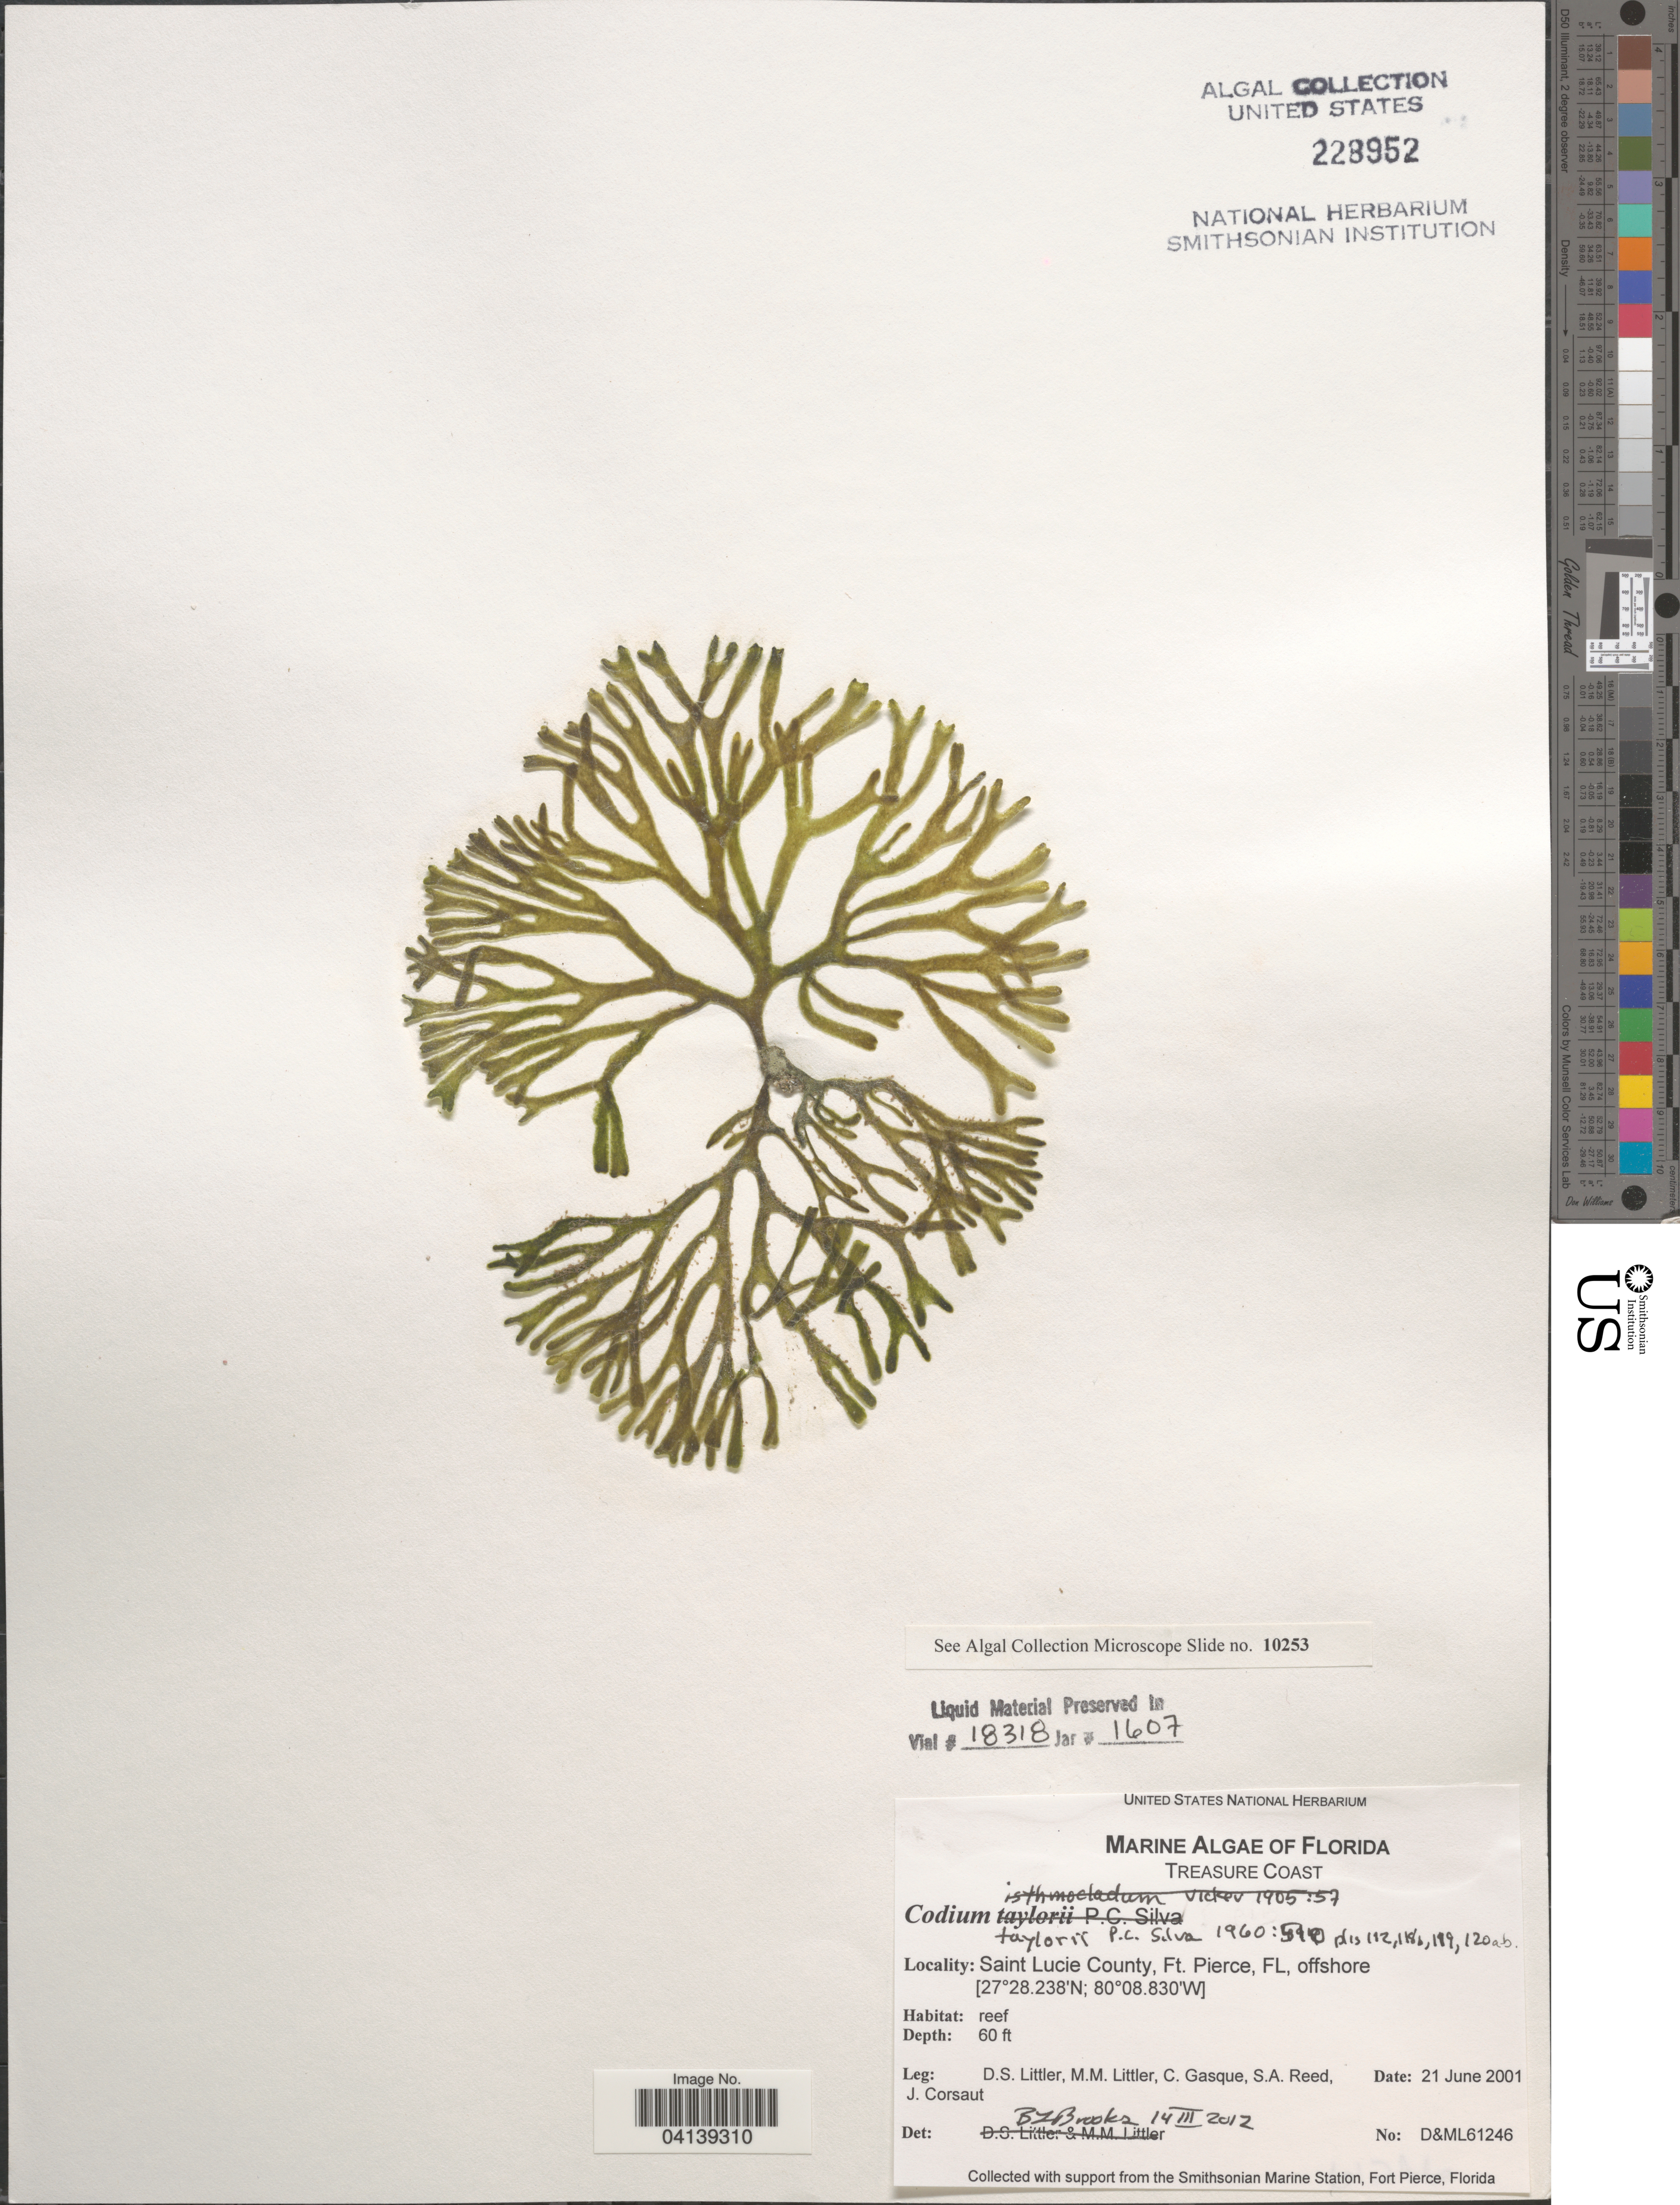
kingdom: Plantae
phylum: Chlorophyta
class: Ulvophyceae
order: Bryopsidales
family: Codiaceae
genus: Codium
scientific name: Codium taylorii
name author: P.C. Silva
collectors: D. S. Littler, C. Gasque, S. Reed & J. Corsaut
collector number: D&ML61246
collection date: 2001-06-21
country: United States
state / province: Florida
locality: Treasure Coast. Saint Lucie County, Ft. Pierce, offshore.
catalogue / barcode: US 228952